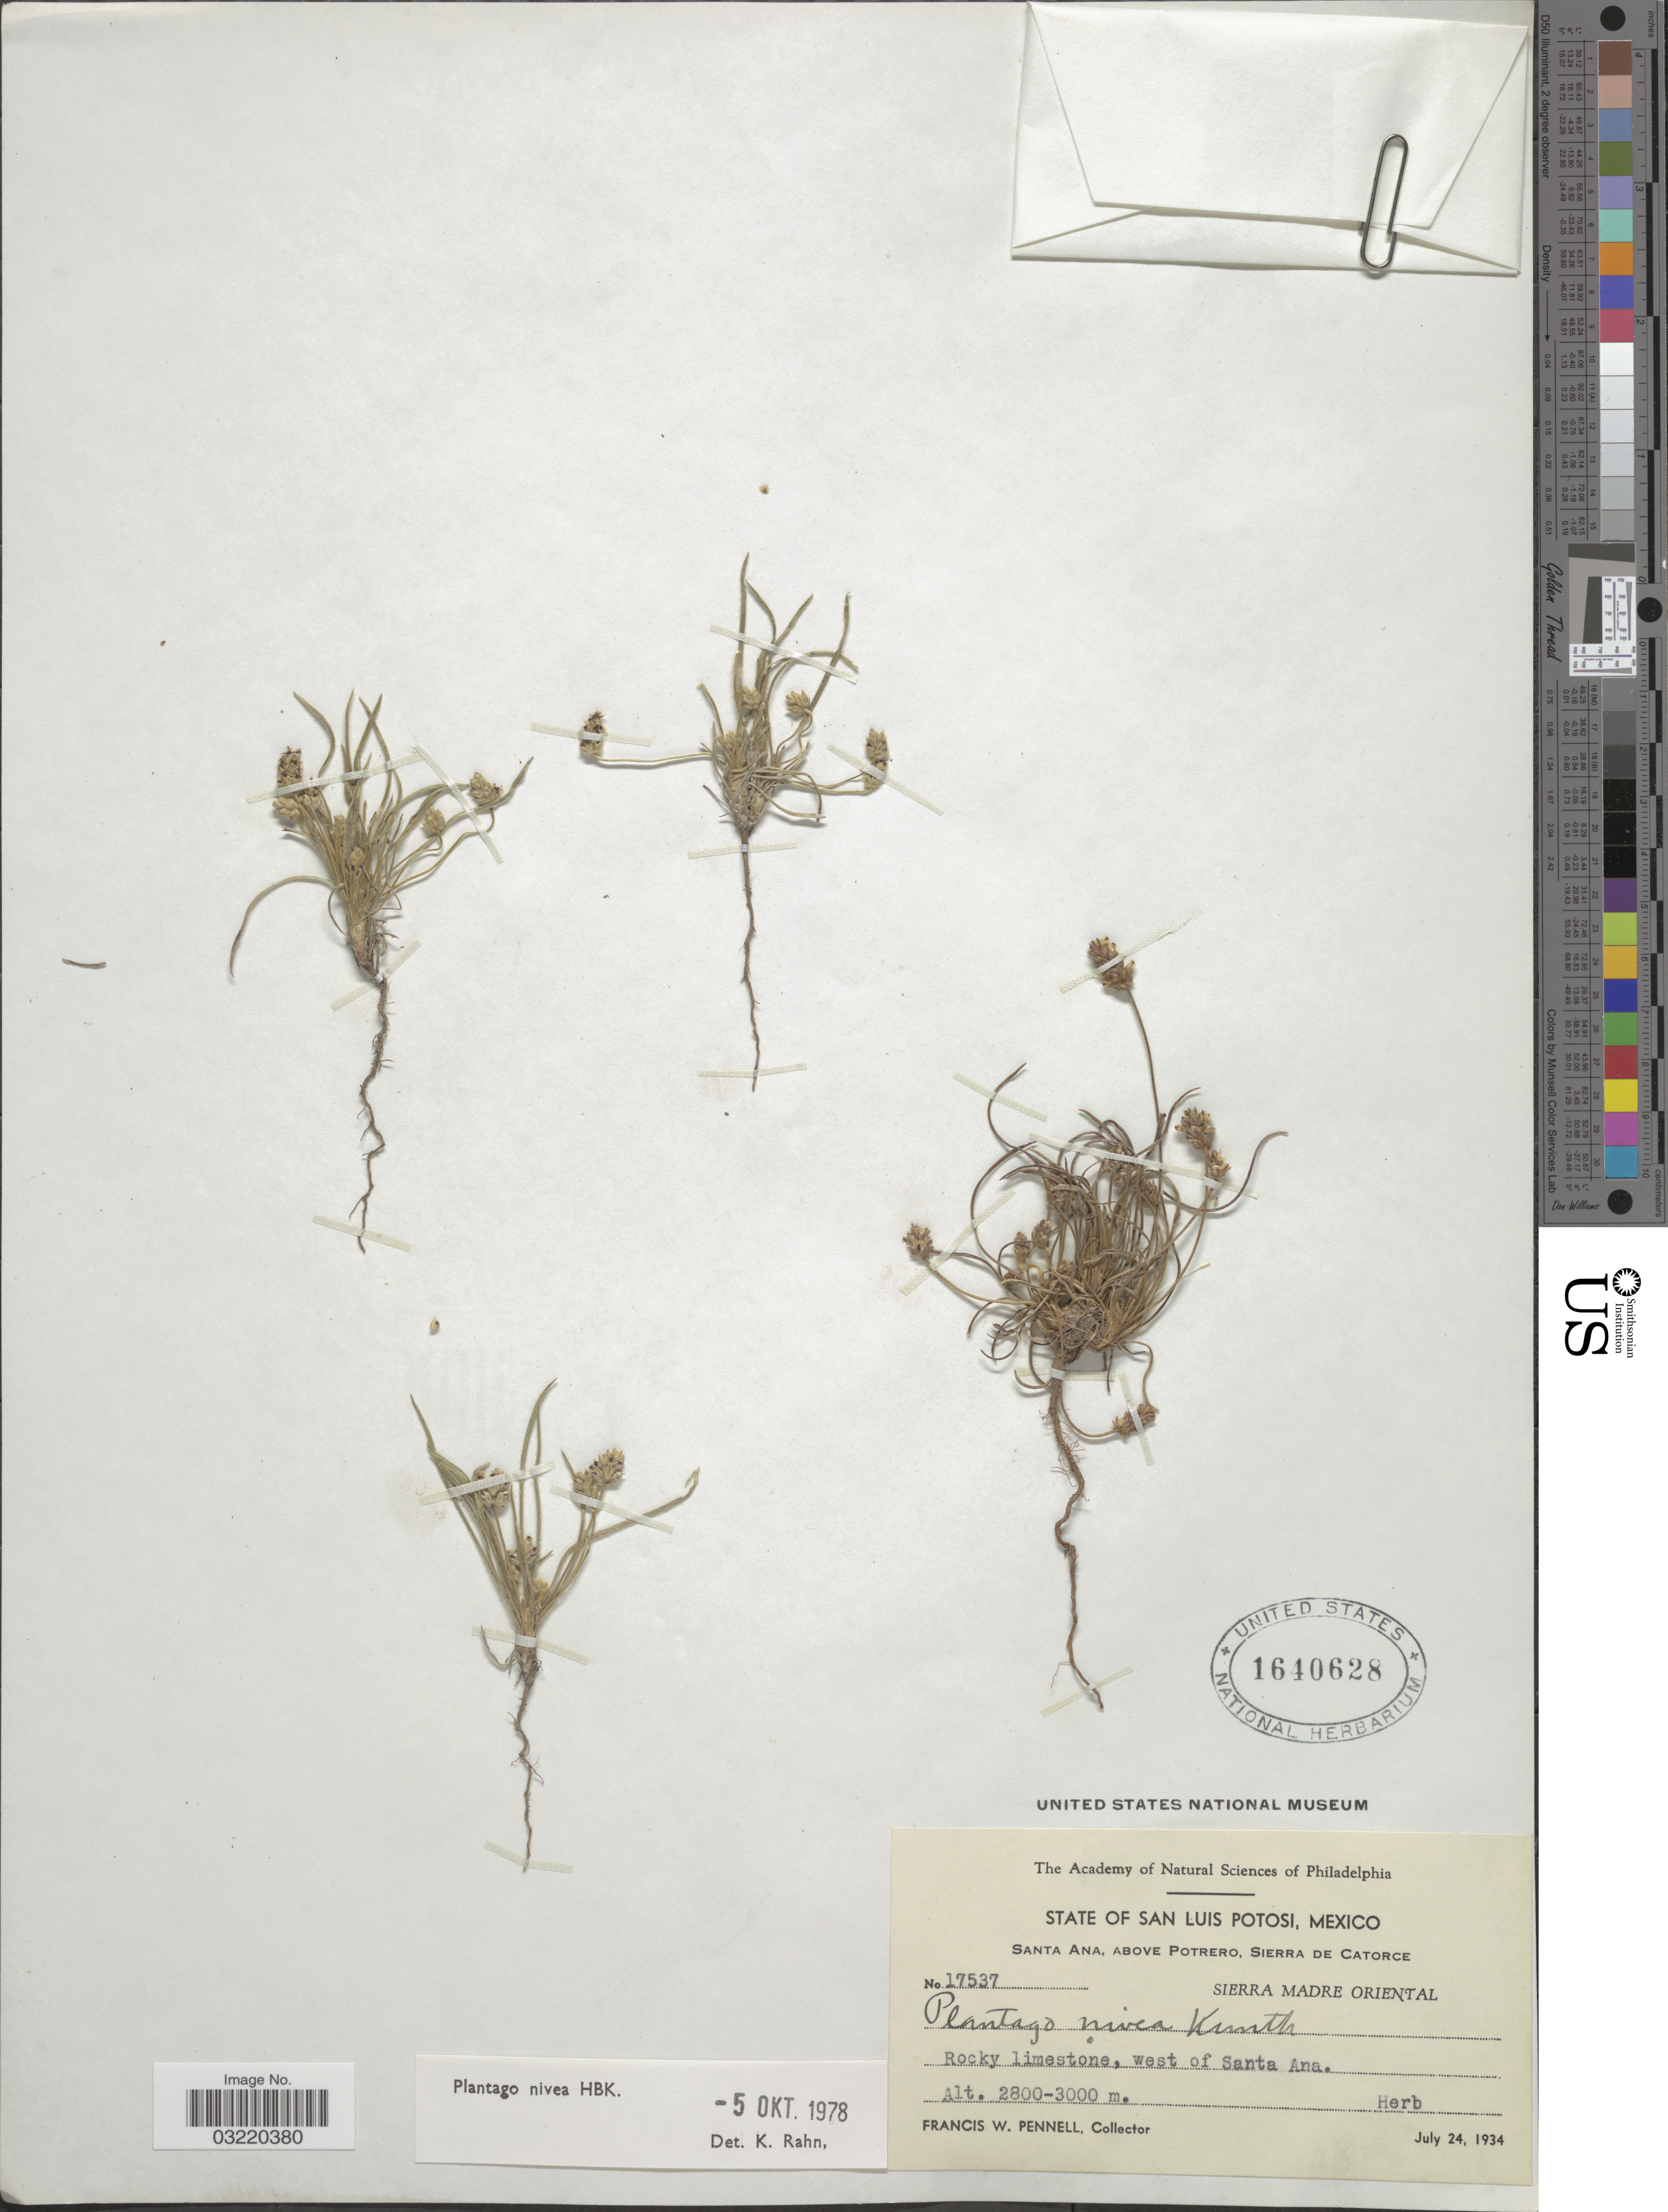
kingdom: Plantae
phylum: Tracheophyta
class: Magnoliopsida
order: Lamiales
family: Plantaginaceae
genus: Plantago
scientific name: Plantago nivea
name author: Kunth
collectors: F. W. Pennell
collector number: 17537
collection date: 1934-07-24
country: Mexico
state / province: San Luis Potosí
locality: Santa Ana, above Potrero, Sierra de Catorce. Sierra Madre Oriental. West of Santa Ana.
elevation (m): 2800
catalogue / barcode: US 1640628